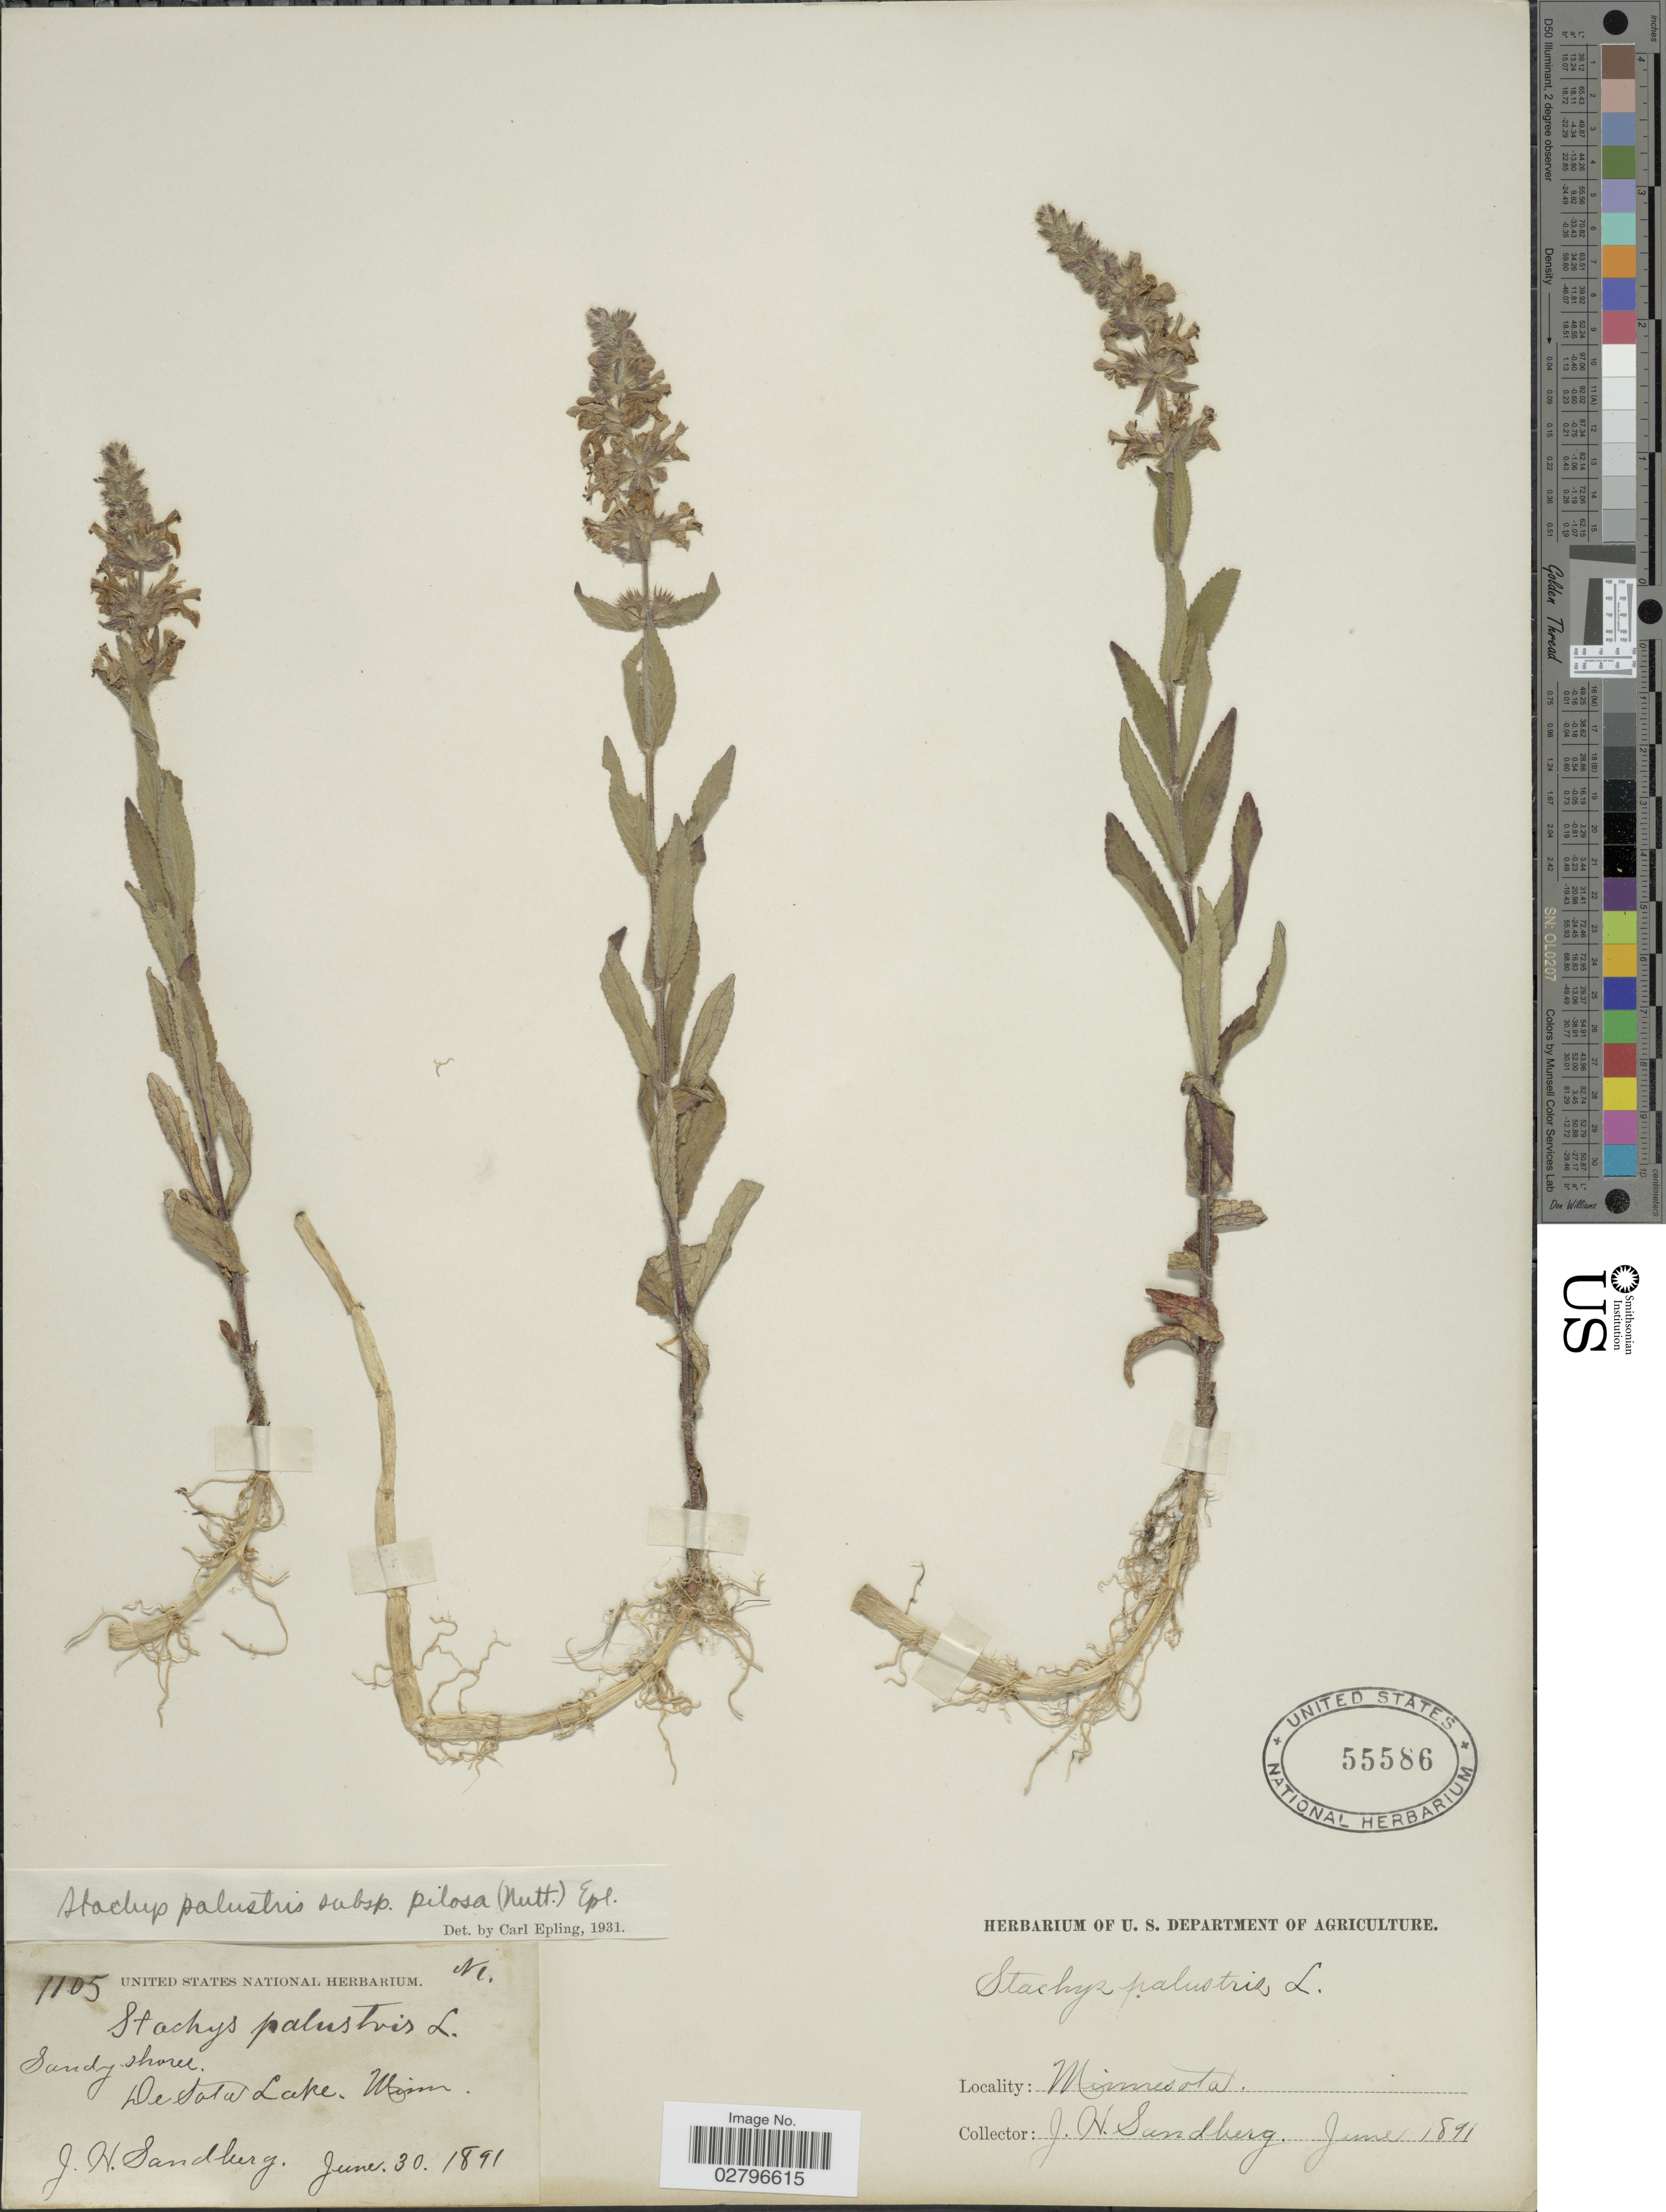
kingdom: Plantae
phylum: Tracheophyta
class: Magnoliopsida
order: Lamiales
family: Lamiaceae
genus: Stachys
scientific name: Stachys palustris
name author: L.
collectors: J. H. Sandberg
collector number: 1105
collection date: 1891-06-30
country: United States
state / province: Minnesota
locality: De Sota Lake.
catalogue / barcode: US 55586